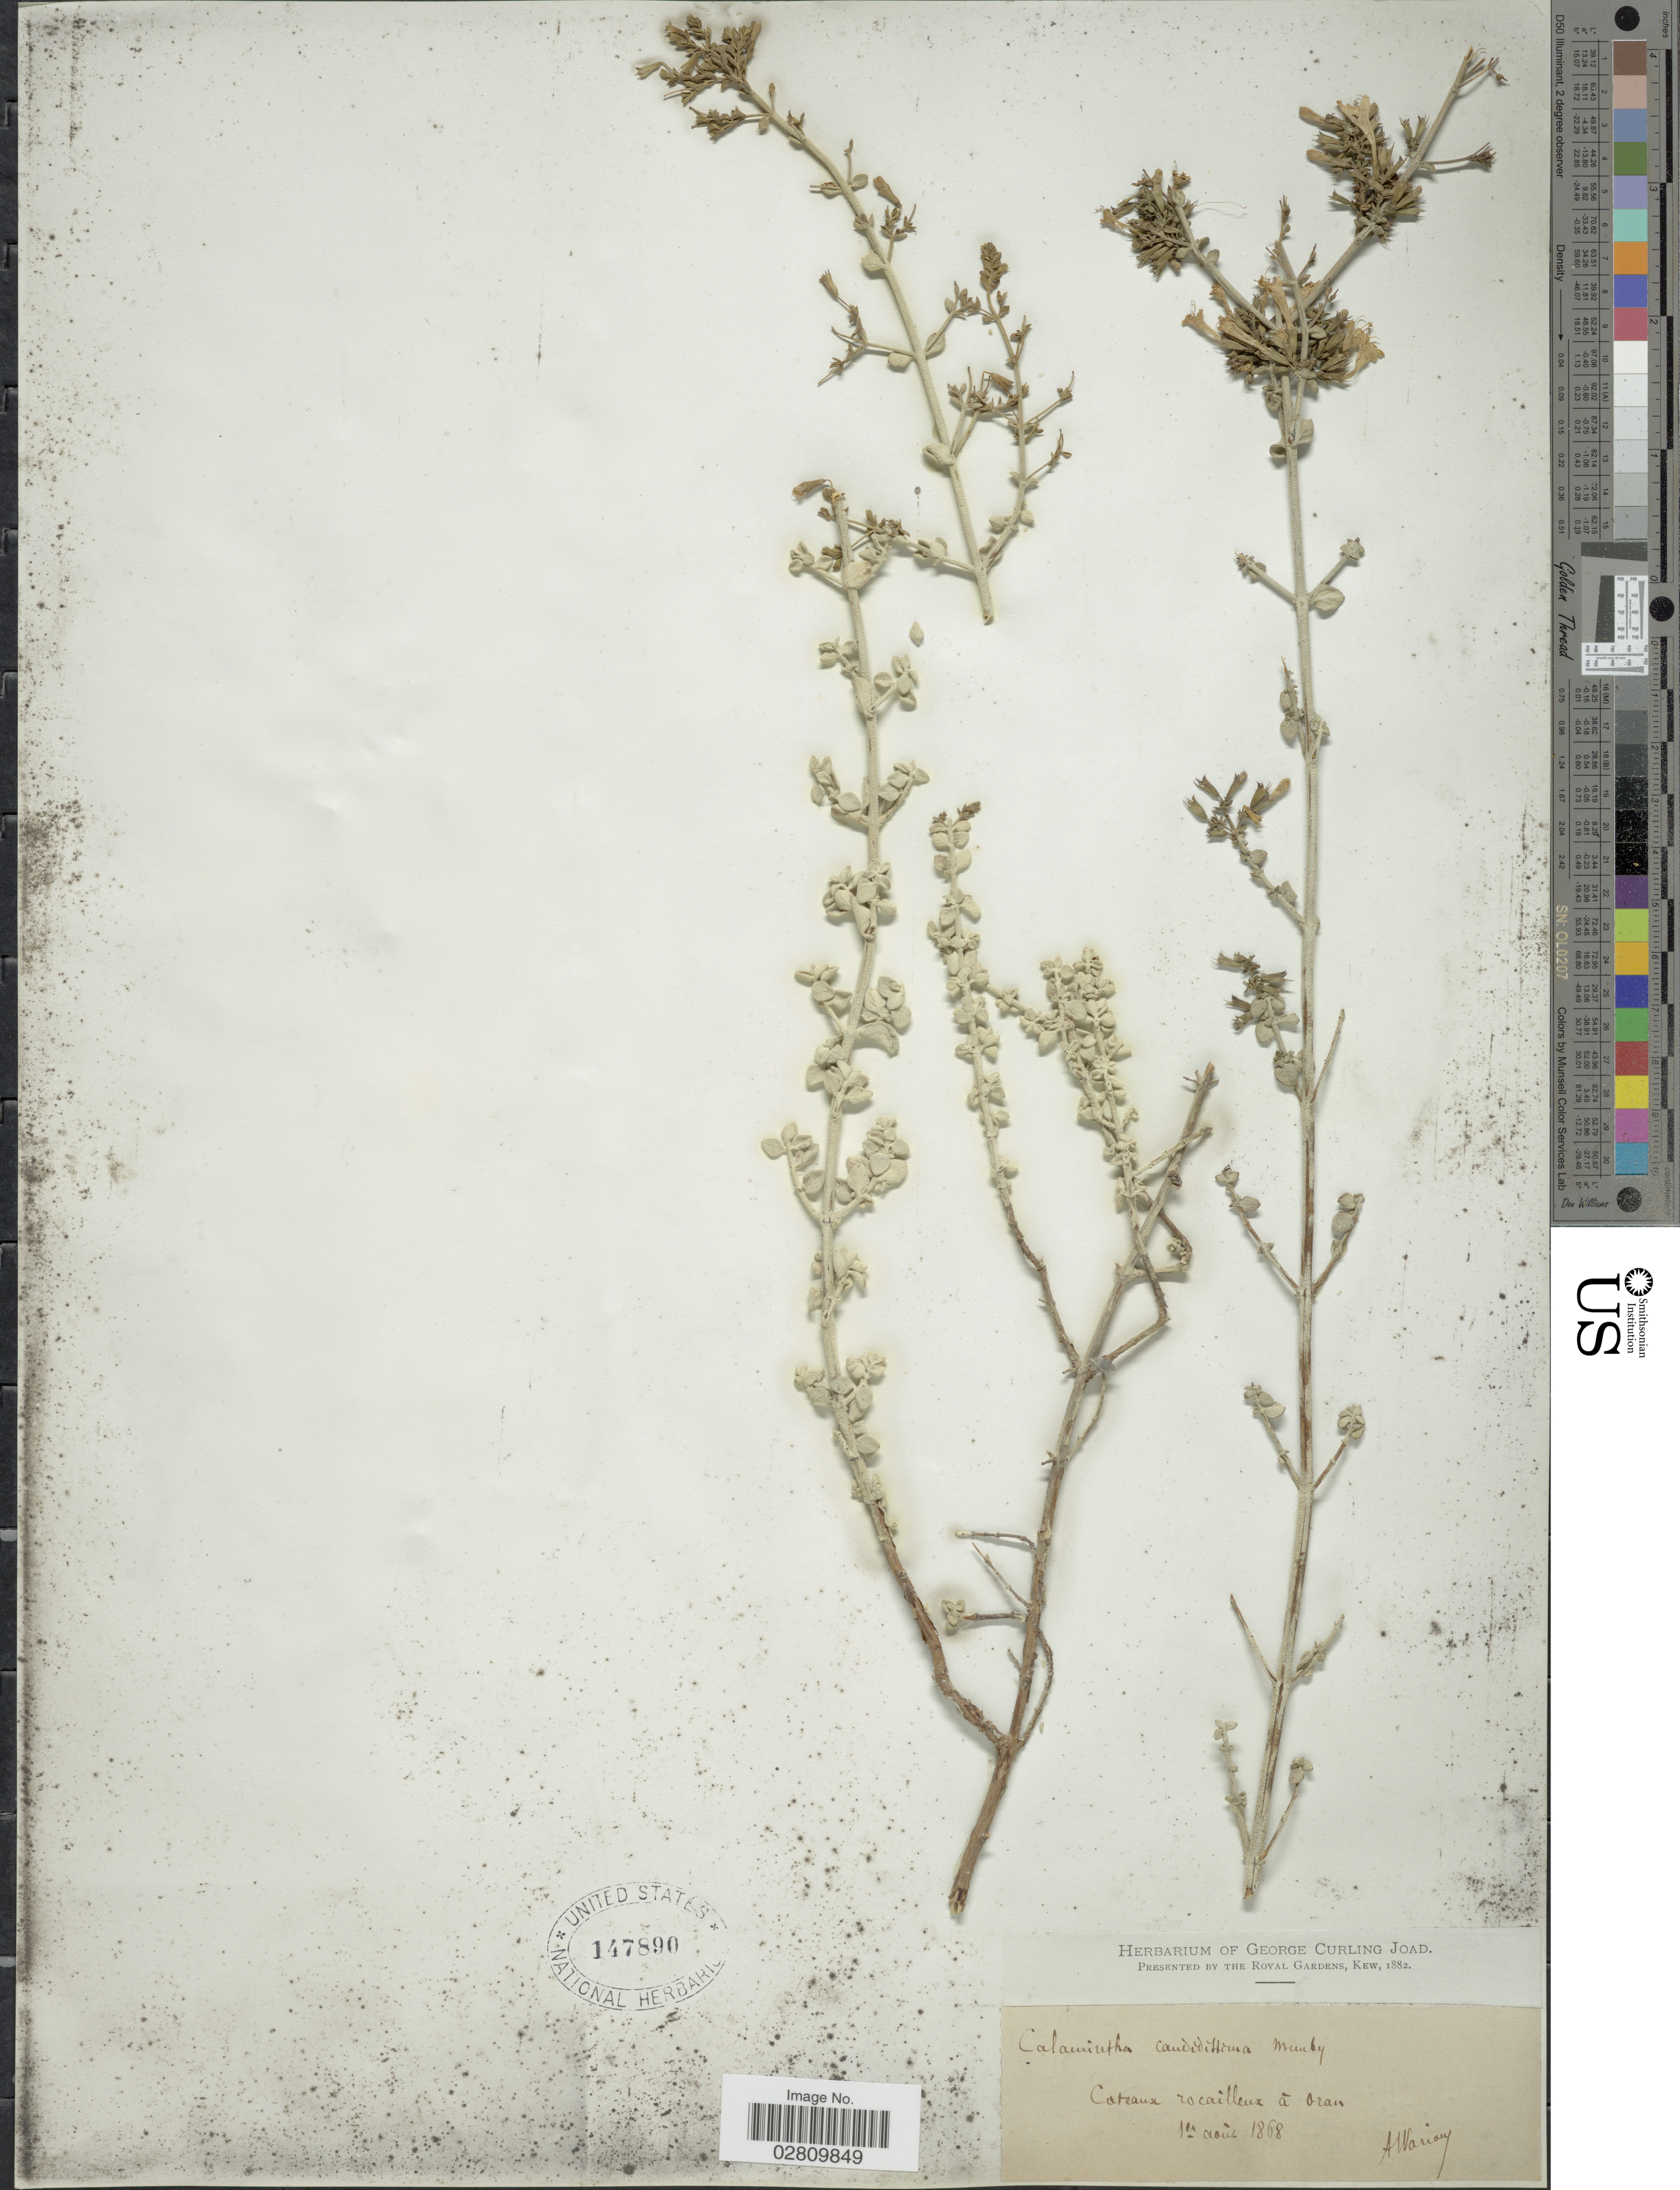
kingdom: Plantae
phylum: Tracheophyta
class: Magnoliopsida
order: Lamiales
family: Lamiaceae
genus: Calamintha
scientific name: Calamintha candidissima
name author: (Munby) Benth.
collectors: A. Warion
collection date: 1868-08-01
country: Algeria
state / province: Oran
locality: Coteaux rocailleux à Oran.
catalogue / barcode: US 147890